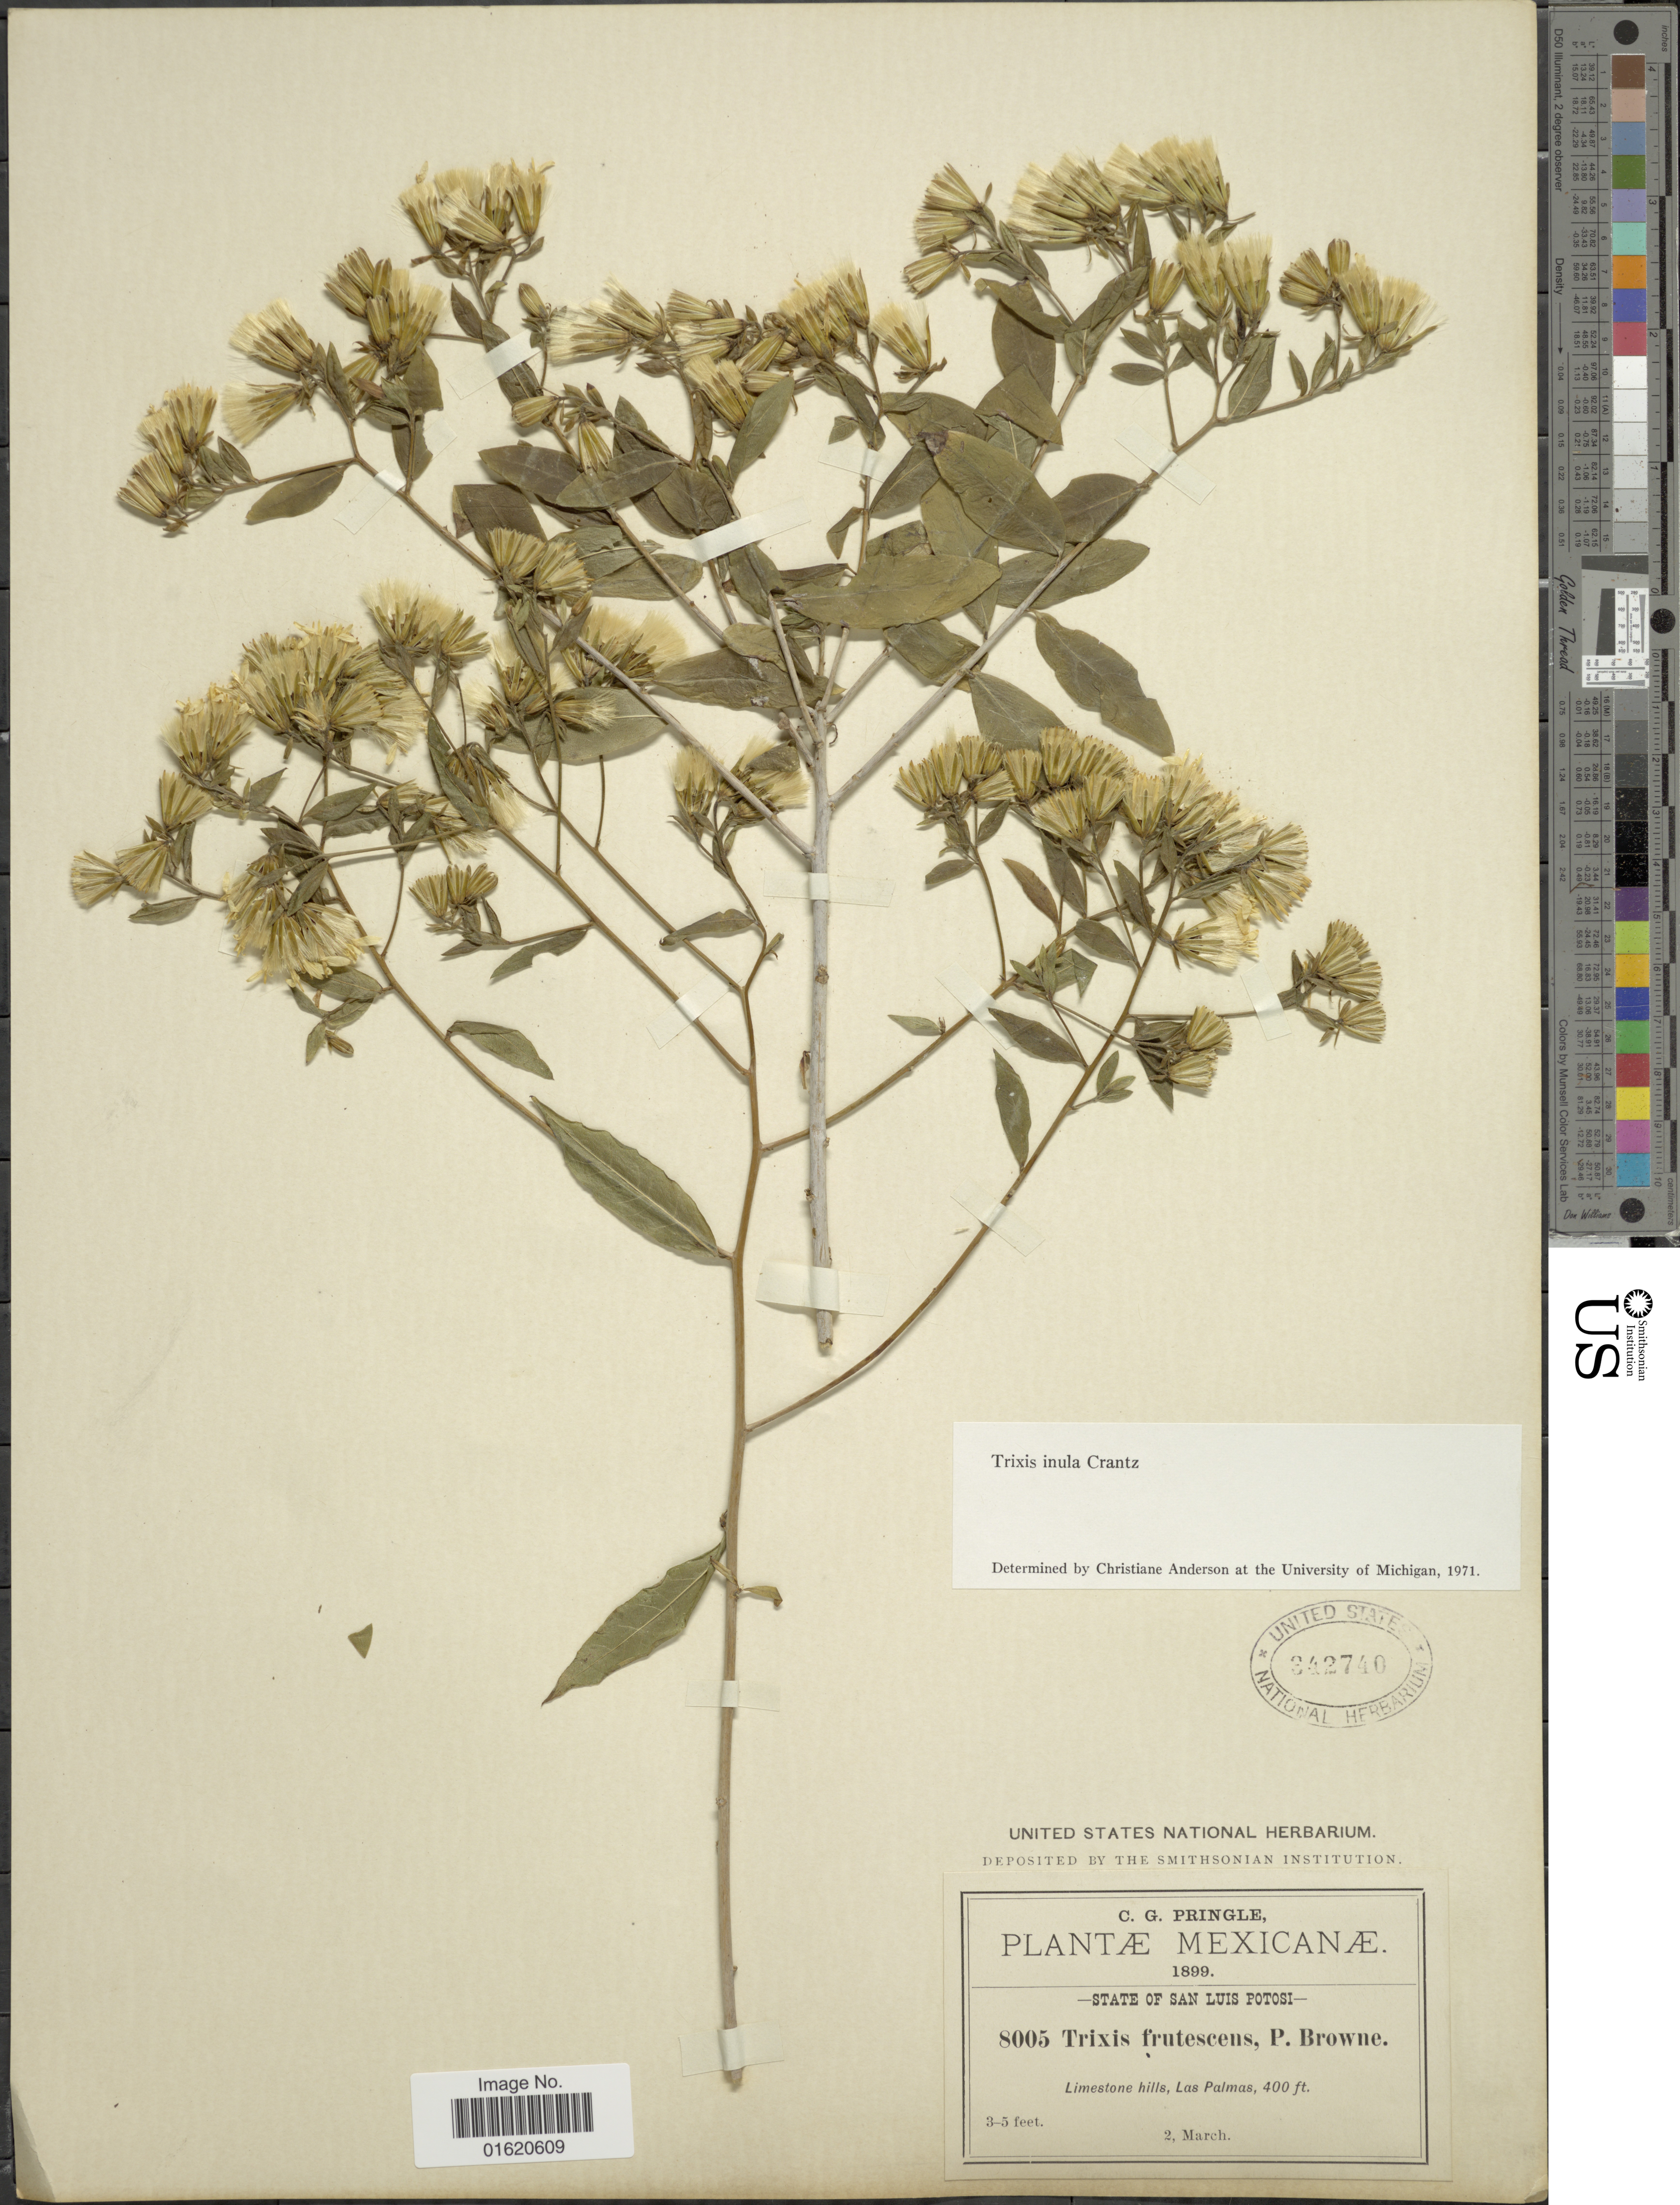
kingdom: Plantae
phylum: Tracheophyta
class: Magnoliopsida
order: Asterales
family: Asteraceae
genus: Trixis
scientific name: Trixis inula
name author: Crantz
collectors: C. G. Pringle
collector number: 8005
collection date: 1899-03-02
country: Mexico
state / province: San Luis Potosí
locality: Limestone hills, Las Palmas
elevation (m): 122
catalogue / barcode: US 342740